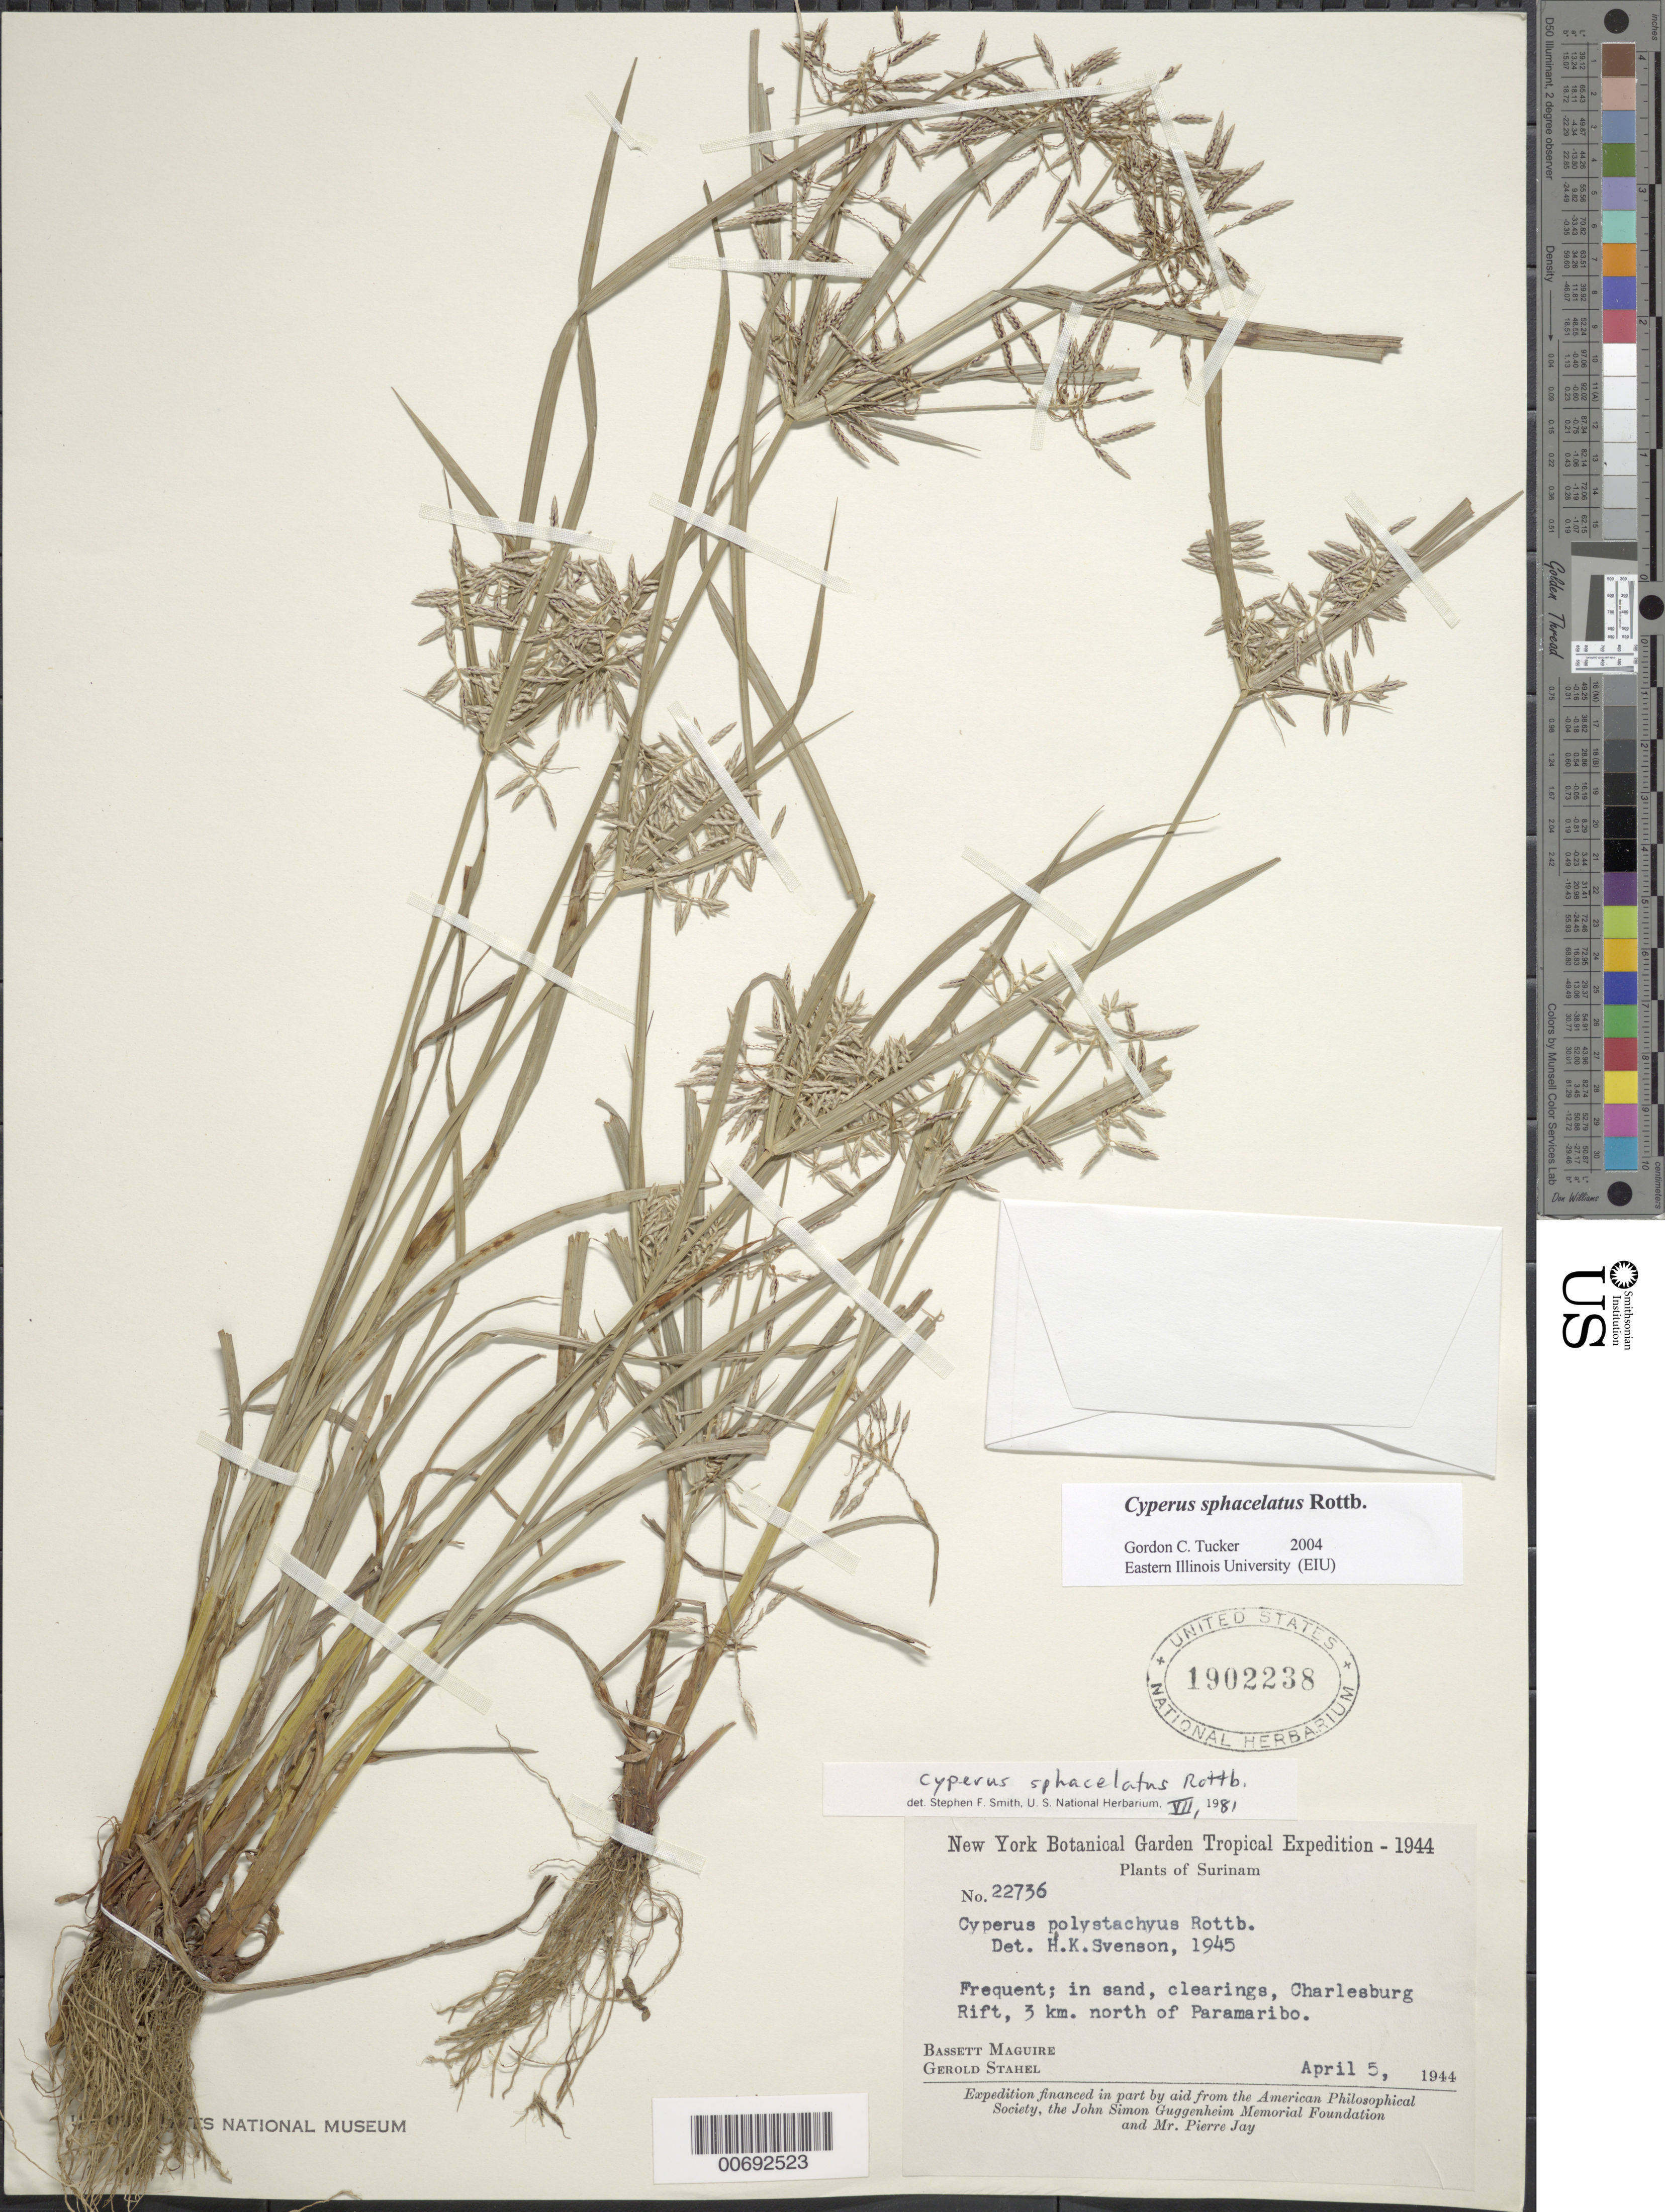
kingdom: Plantae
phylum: Tracheophyta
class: Liliopsida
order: Poales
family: Cyperaceae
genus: Cyperus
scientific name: Cyperus sphacelatus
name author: Rottb.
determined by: Tucker, G. C.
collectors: B. Maguire & G. Stahel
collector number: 22736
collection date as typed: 5-Apr-44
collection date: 1944-04-05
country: Suriname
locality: Paramaribo, 3 km N of, Charlesburg Rift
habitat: In sand, clearings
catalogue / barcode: US 1902238